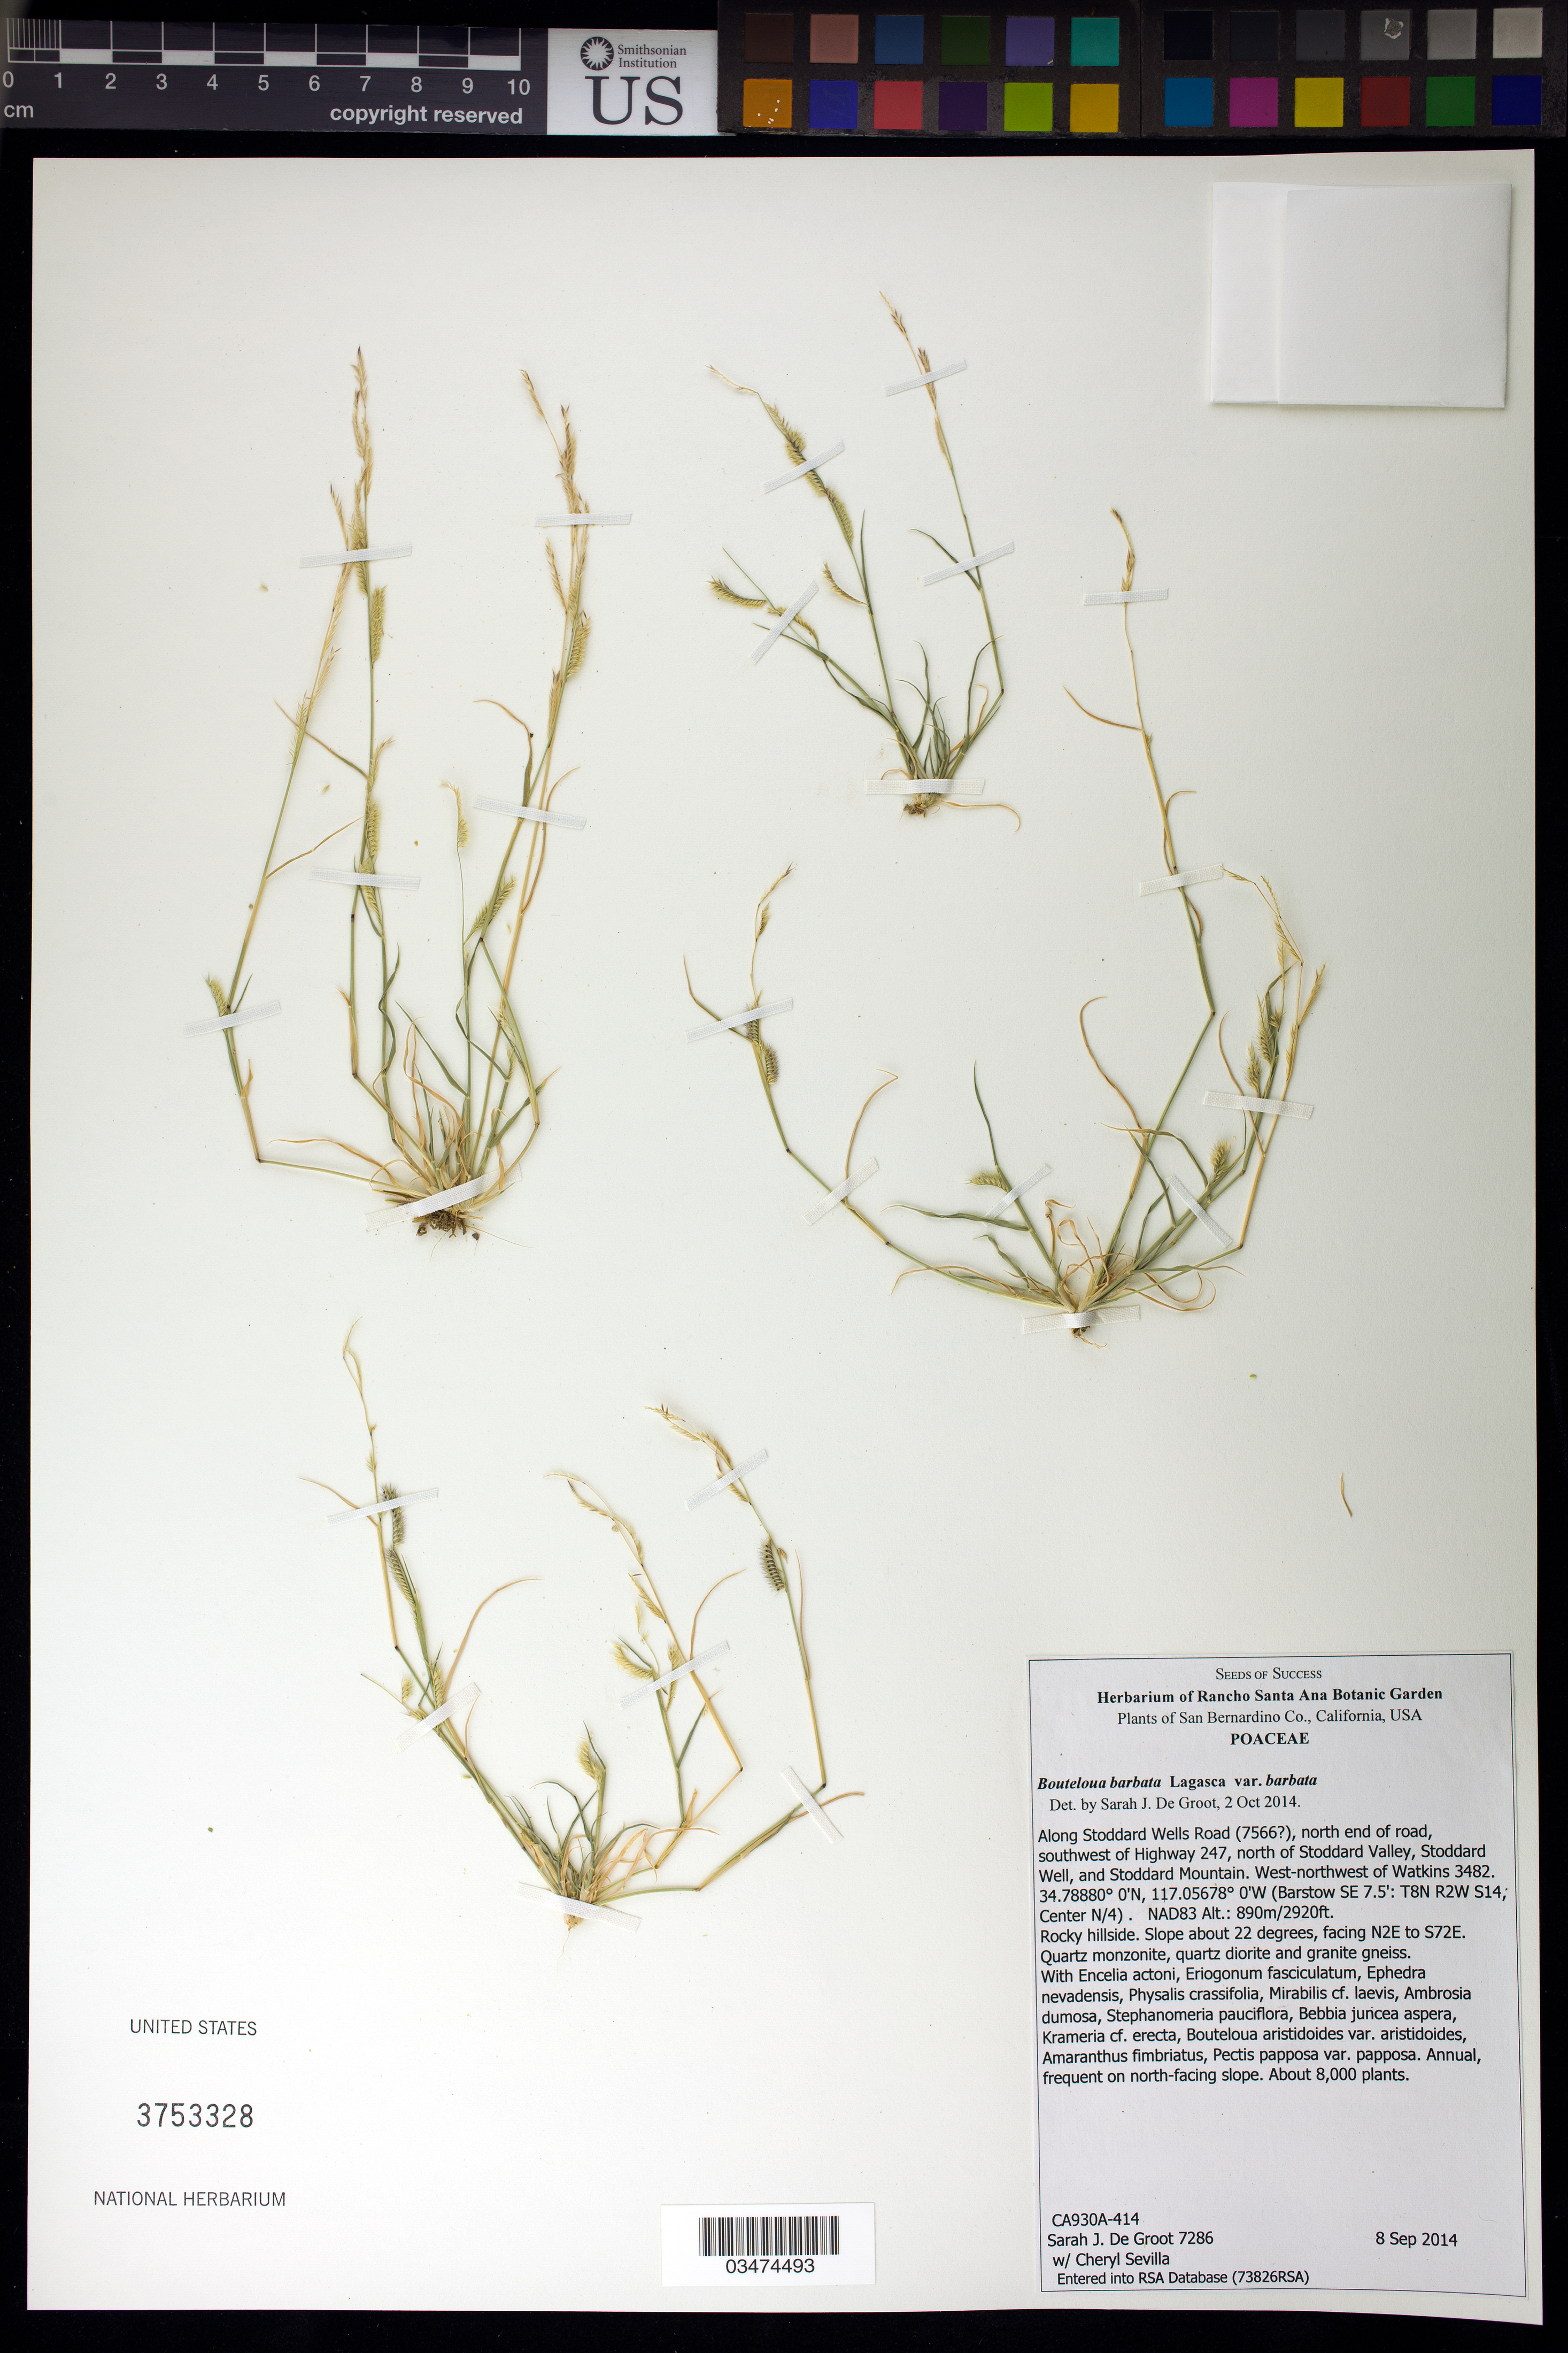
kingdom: Plantae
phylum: Tracheophyta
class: Liliopsida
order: Poales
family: Poaceae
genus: Bouteloua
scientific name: Bouteloua barbata var. barbata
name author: Lagger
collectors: S. De Groot & C. Sevilla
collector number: CA930A-414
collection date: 2014-09-08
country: United States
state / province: California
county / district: San Bernardino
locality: Along Stoddard Rd., N of Stoddard Valley, Stoddard Well and Stoddard Mtn. WNW of Watkins.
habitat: Rocky hillside, Quartz monzonite, Quartz diorite and granite gneiss. With Encelia actoni, Ambrosia dumosa, ect.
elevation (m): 890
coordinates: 34.7888 n, 177.05678 W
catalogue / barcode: US 3753328